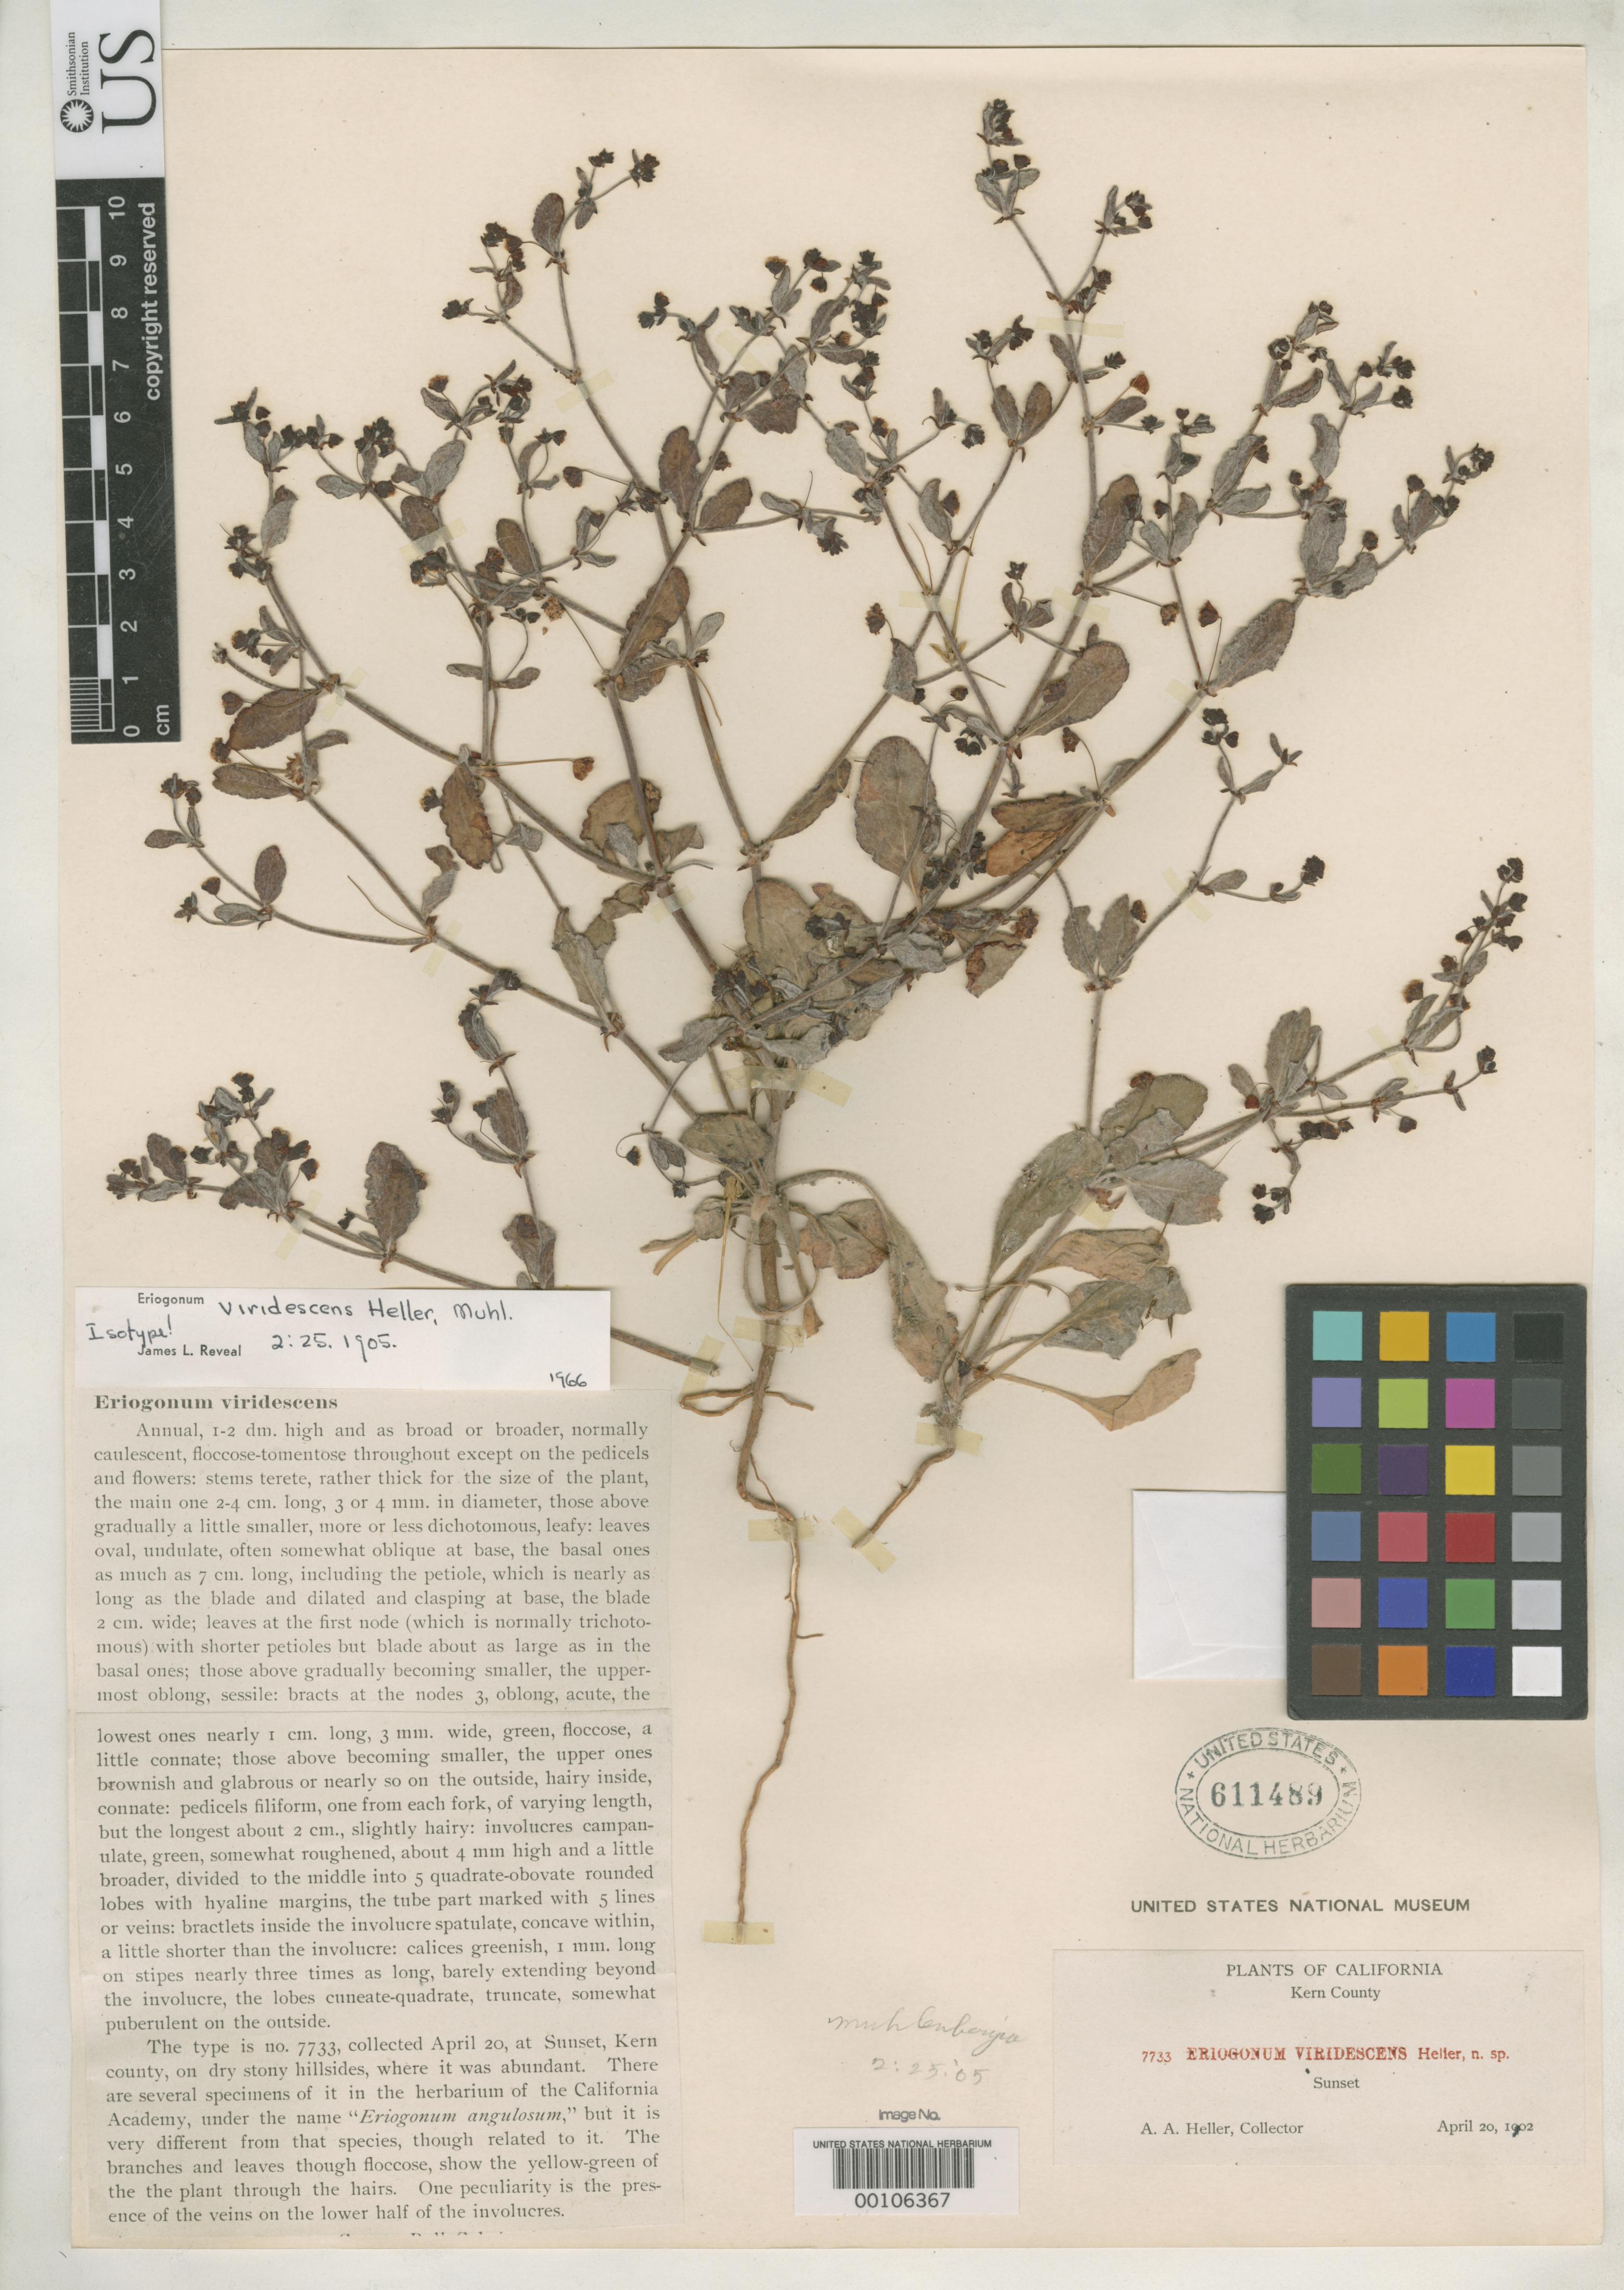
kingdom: Plantae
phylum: Tracheophyta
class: Magnoliopsida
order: Caryophyllales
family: Polygonaceae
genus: Eriogonum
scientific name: Eriogonum viridescens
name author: A. Heller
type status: Isotype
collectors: A. A. Heller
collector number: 7733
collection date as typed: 20 Apr 1902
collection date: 1902-04-20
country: United States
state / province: California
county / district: Kern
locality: Sunset.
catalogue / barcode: US 611489